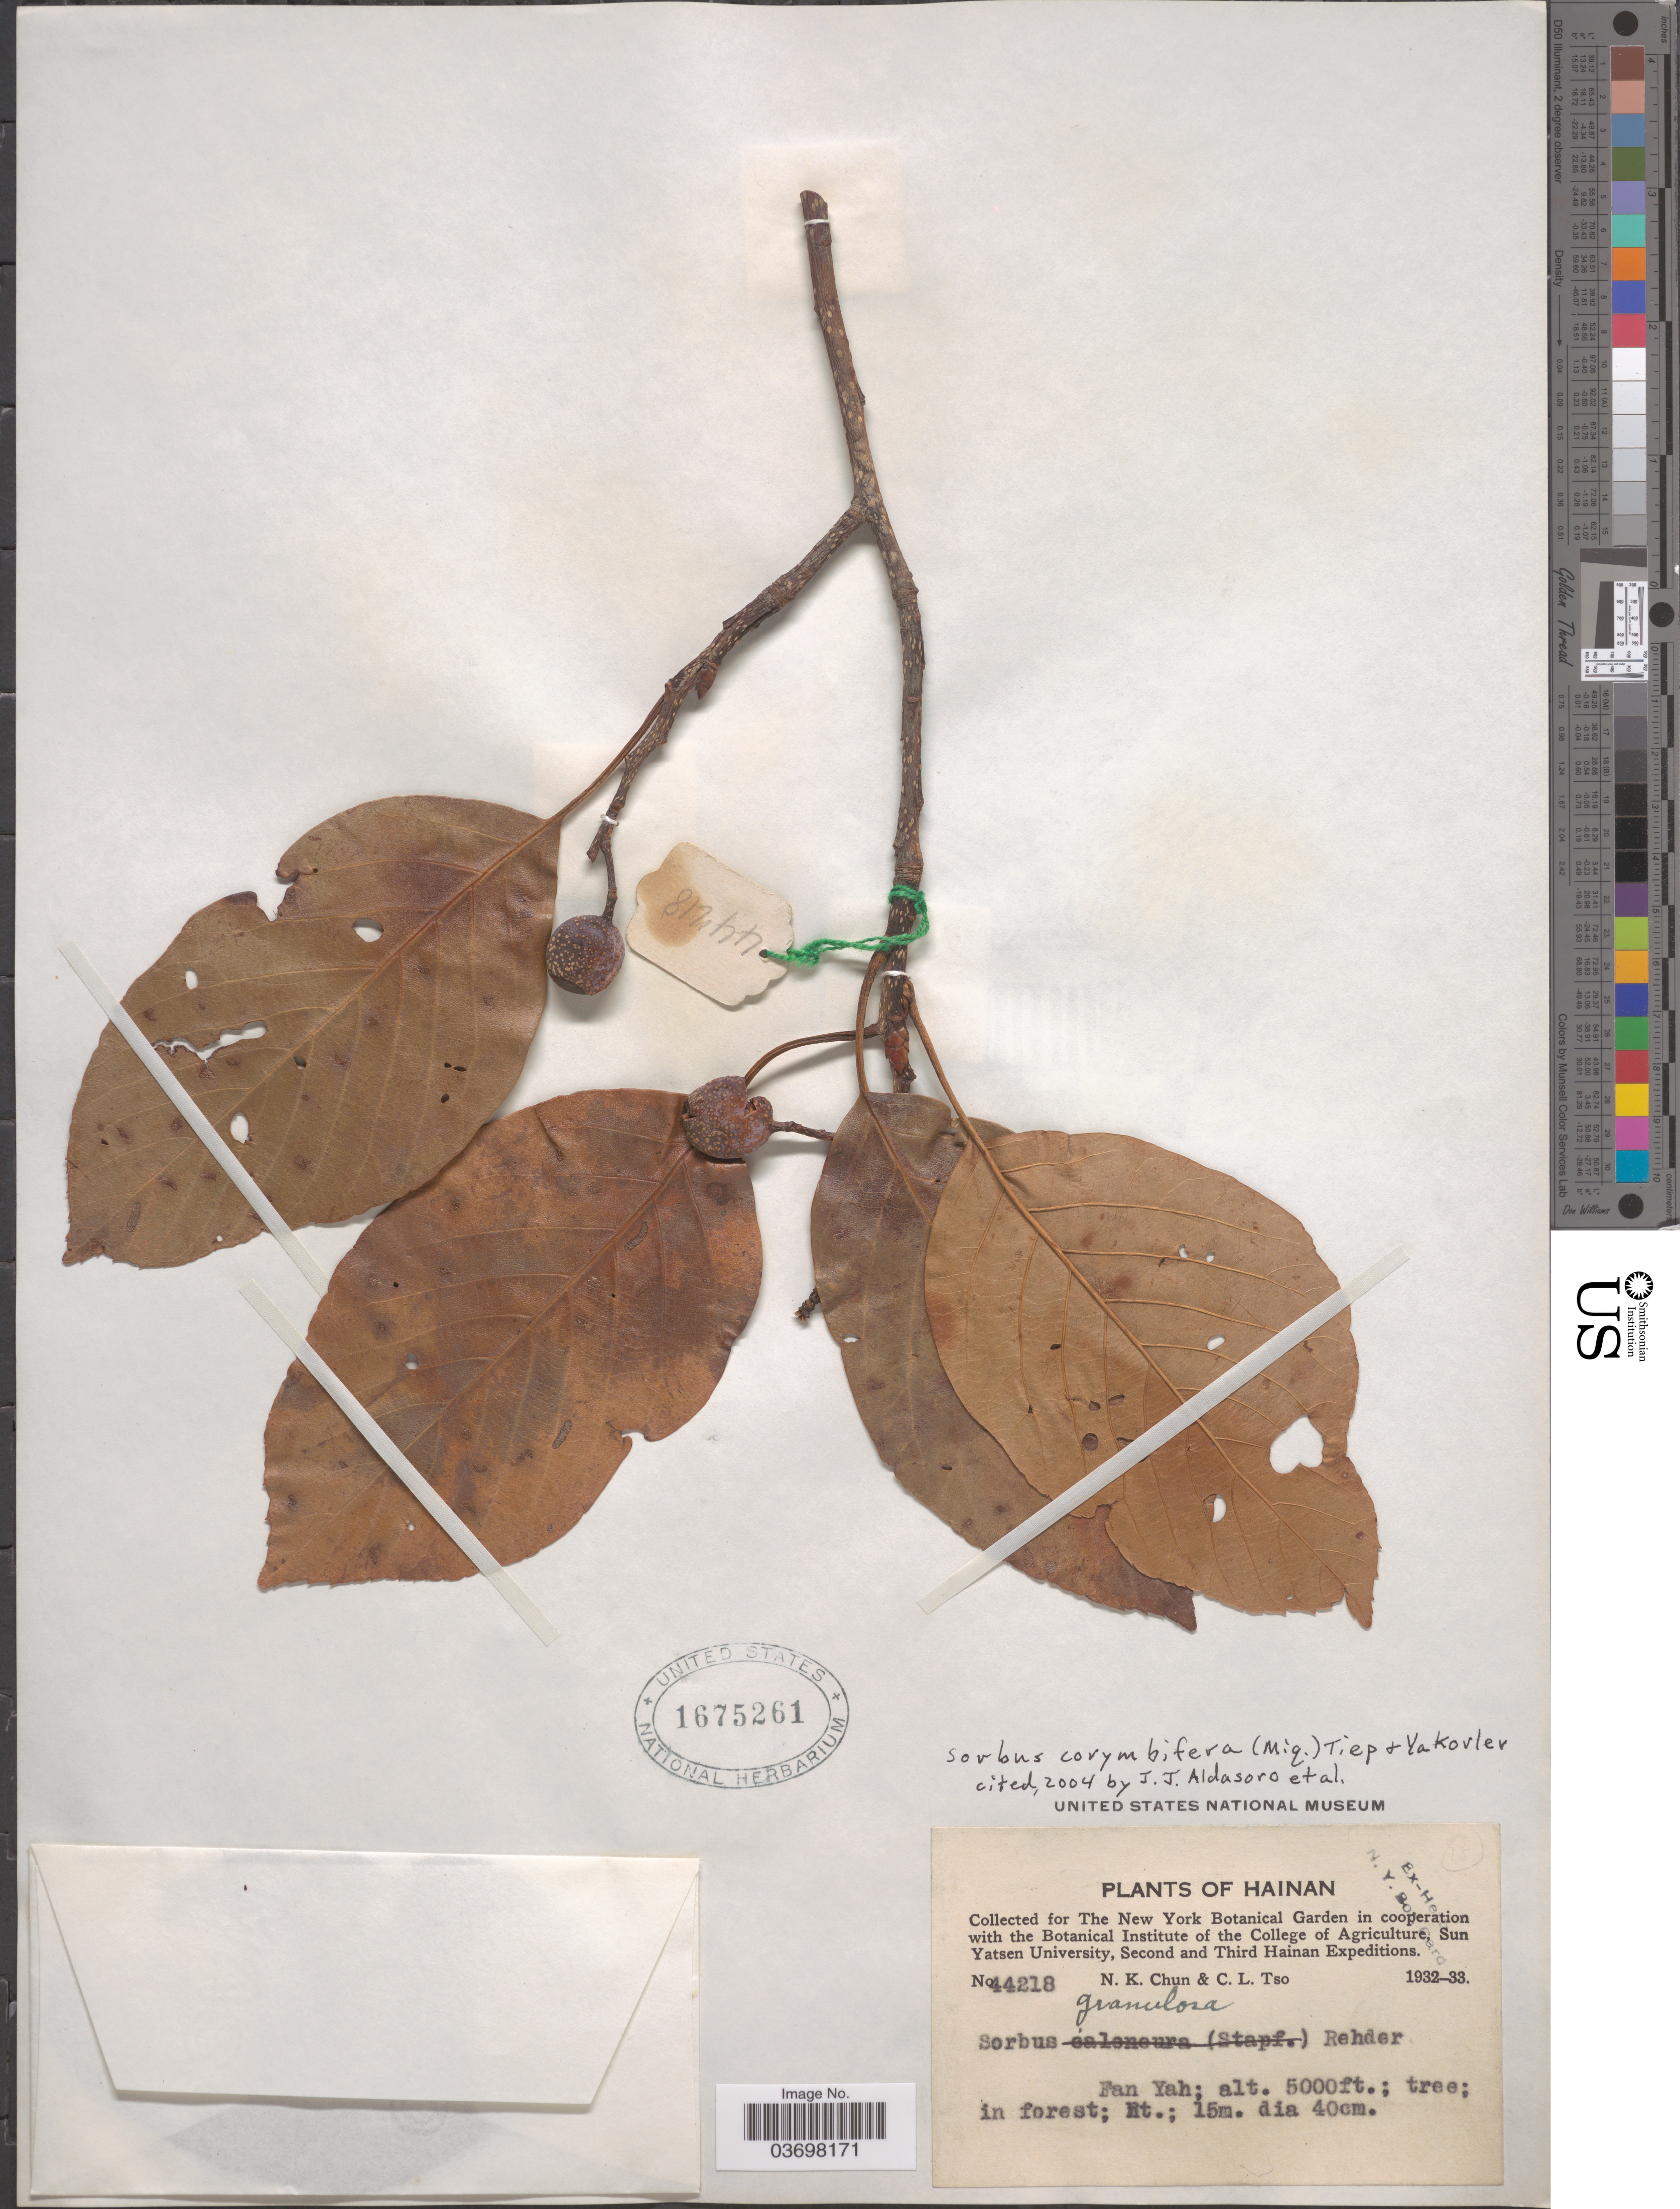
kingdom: Plantae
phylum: Tracheophyta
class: Magnoliopsida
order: Rosales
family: Rosaceae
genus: Sorbus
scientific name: Sorbus corymbifera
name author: (Miq.) T.H. Nguyên & Yakovlev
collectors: N. K. Chun & C. Tso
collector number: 44218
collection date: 1932/1933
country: China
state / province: Hainan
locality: Fan Yah.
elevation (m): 1524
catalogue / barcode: US 1675261